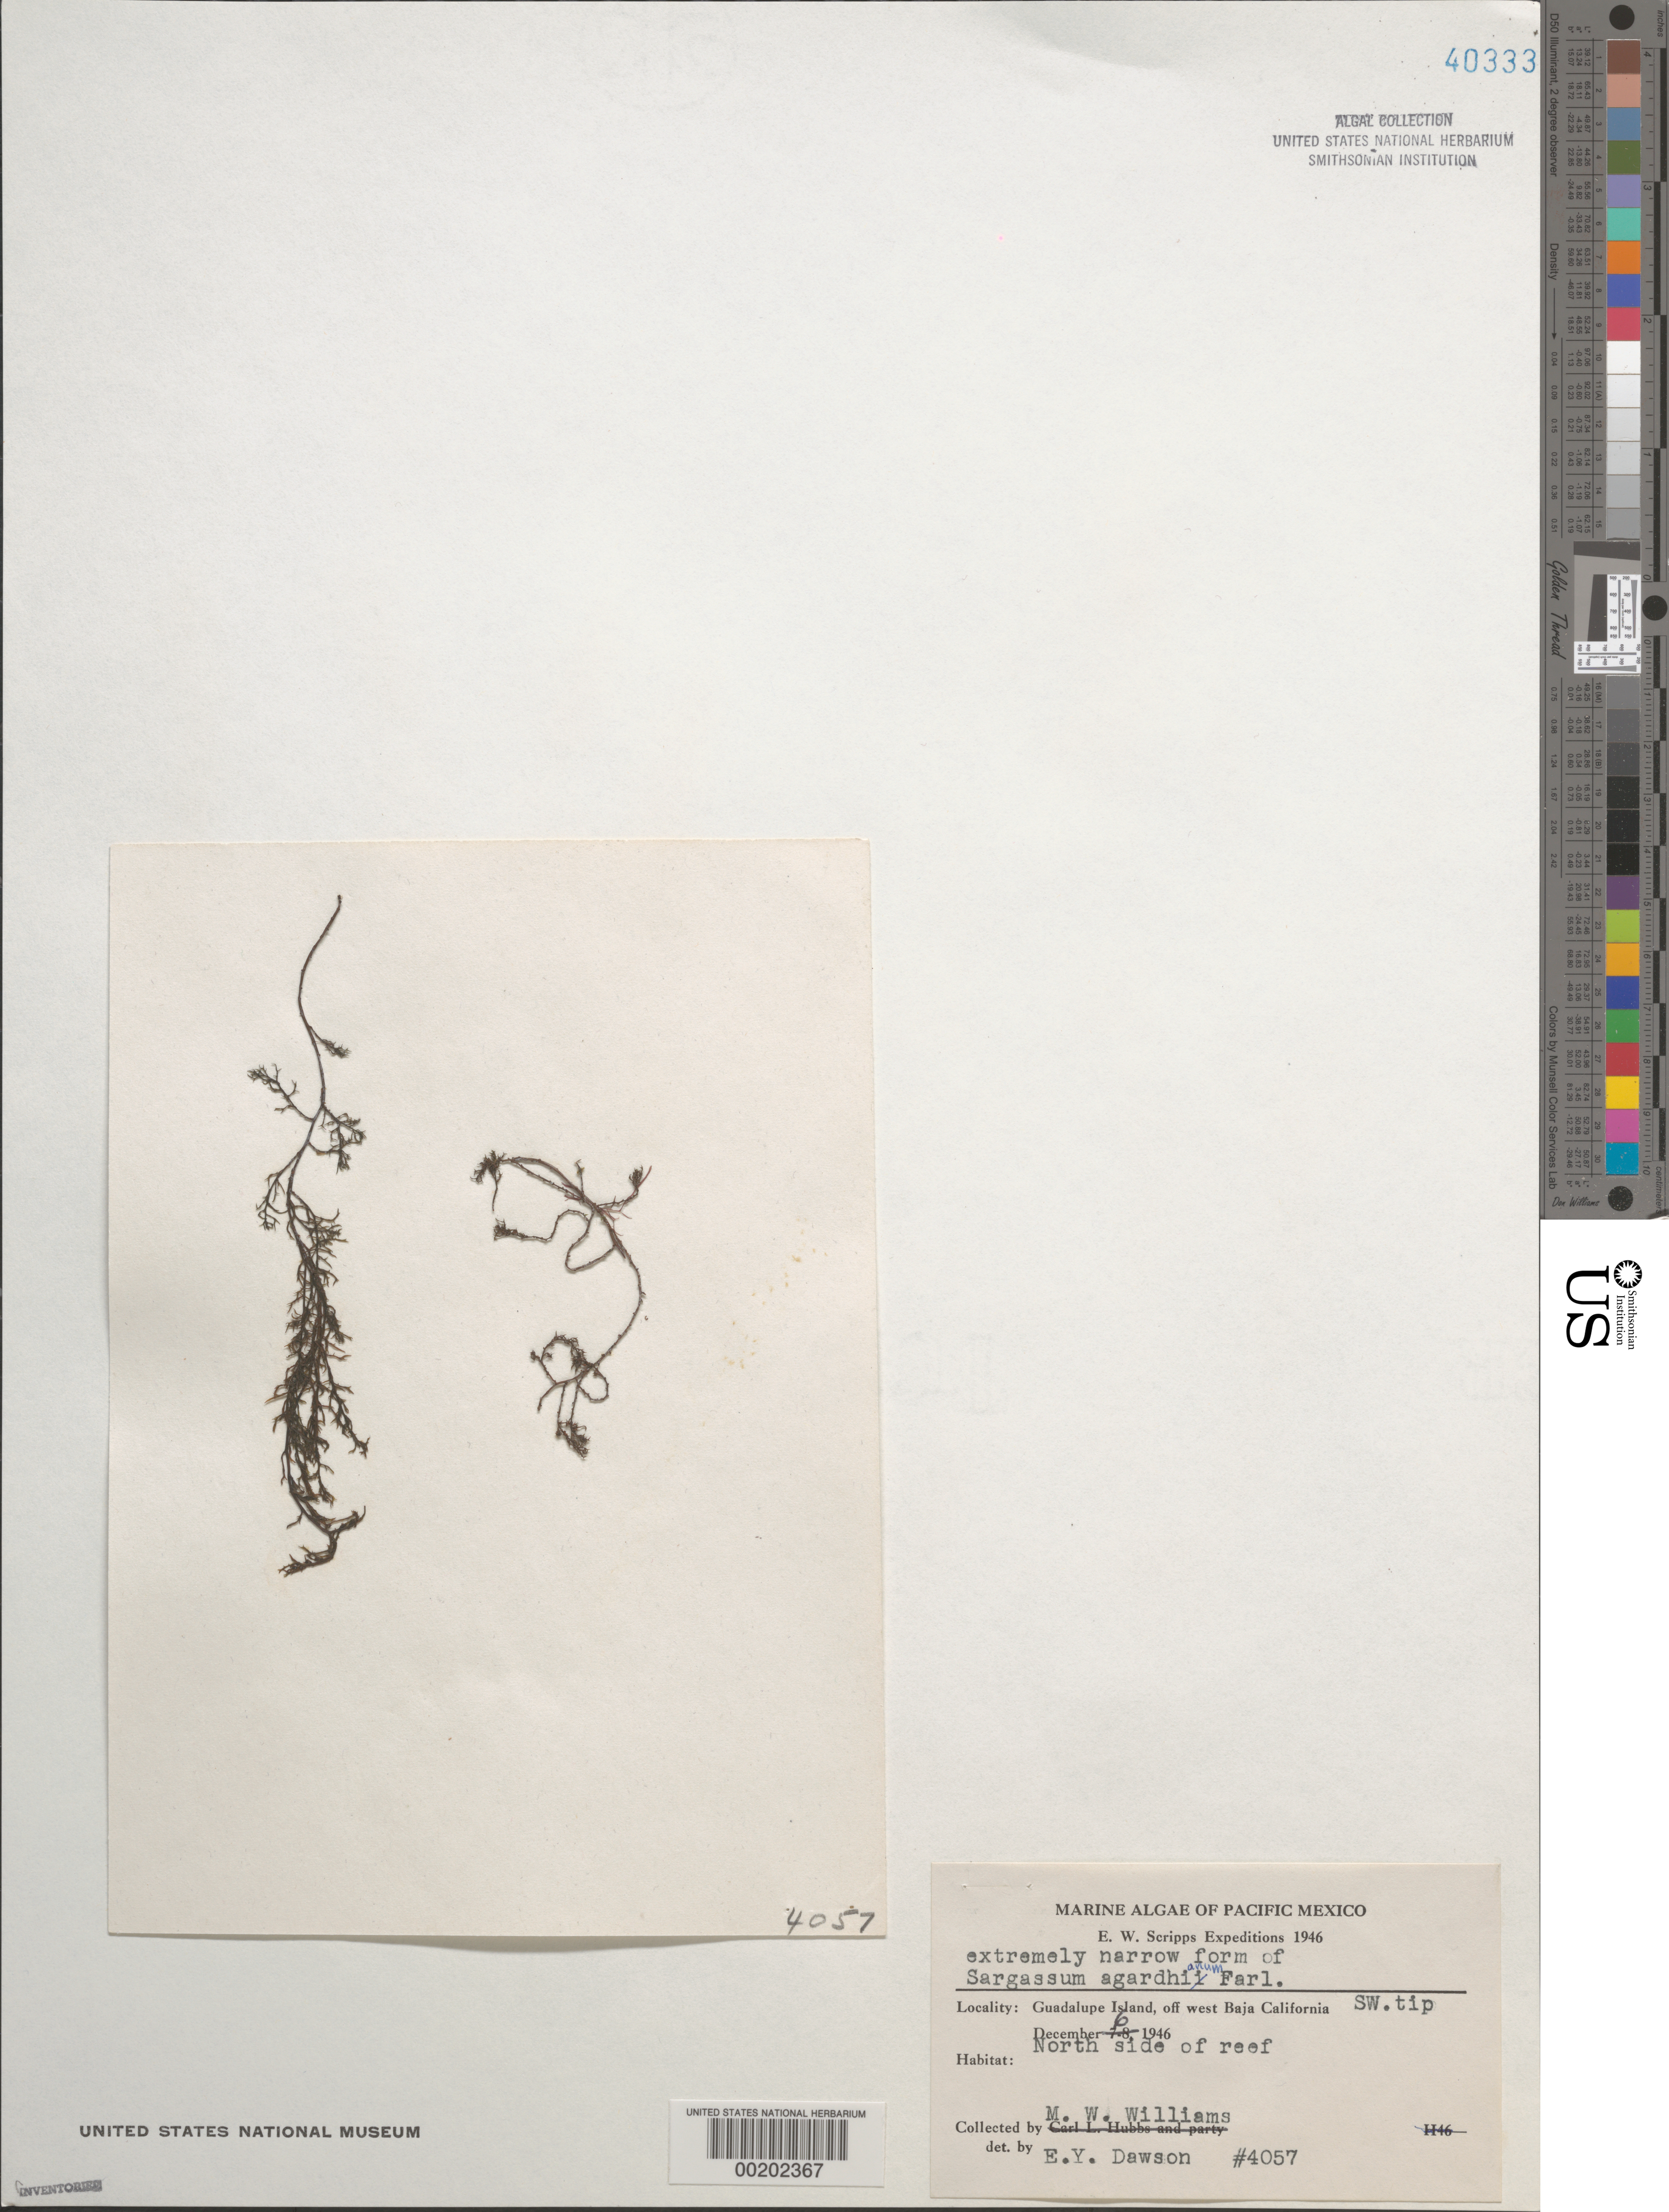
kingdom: Chromista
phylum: Ochrophyta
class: Phaeophyceae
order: Fucales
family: Sargassaceae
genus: Sargassum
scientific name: Sargassum agardhianum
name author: Farl. in J. Agardh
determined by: Dawson, E. Y.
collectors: M. W. Williams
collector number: EYD 4057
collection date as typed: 06 Dec 1946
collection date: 1946-12-06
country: Mexico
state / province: Baja California Norte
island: Isla Guadalupe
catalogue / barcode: US 40333